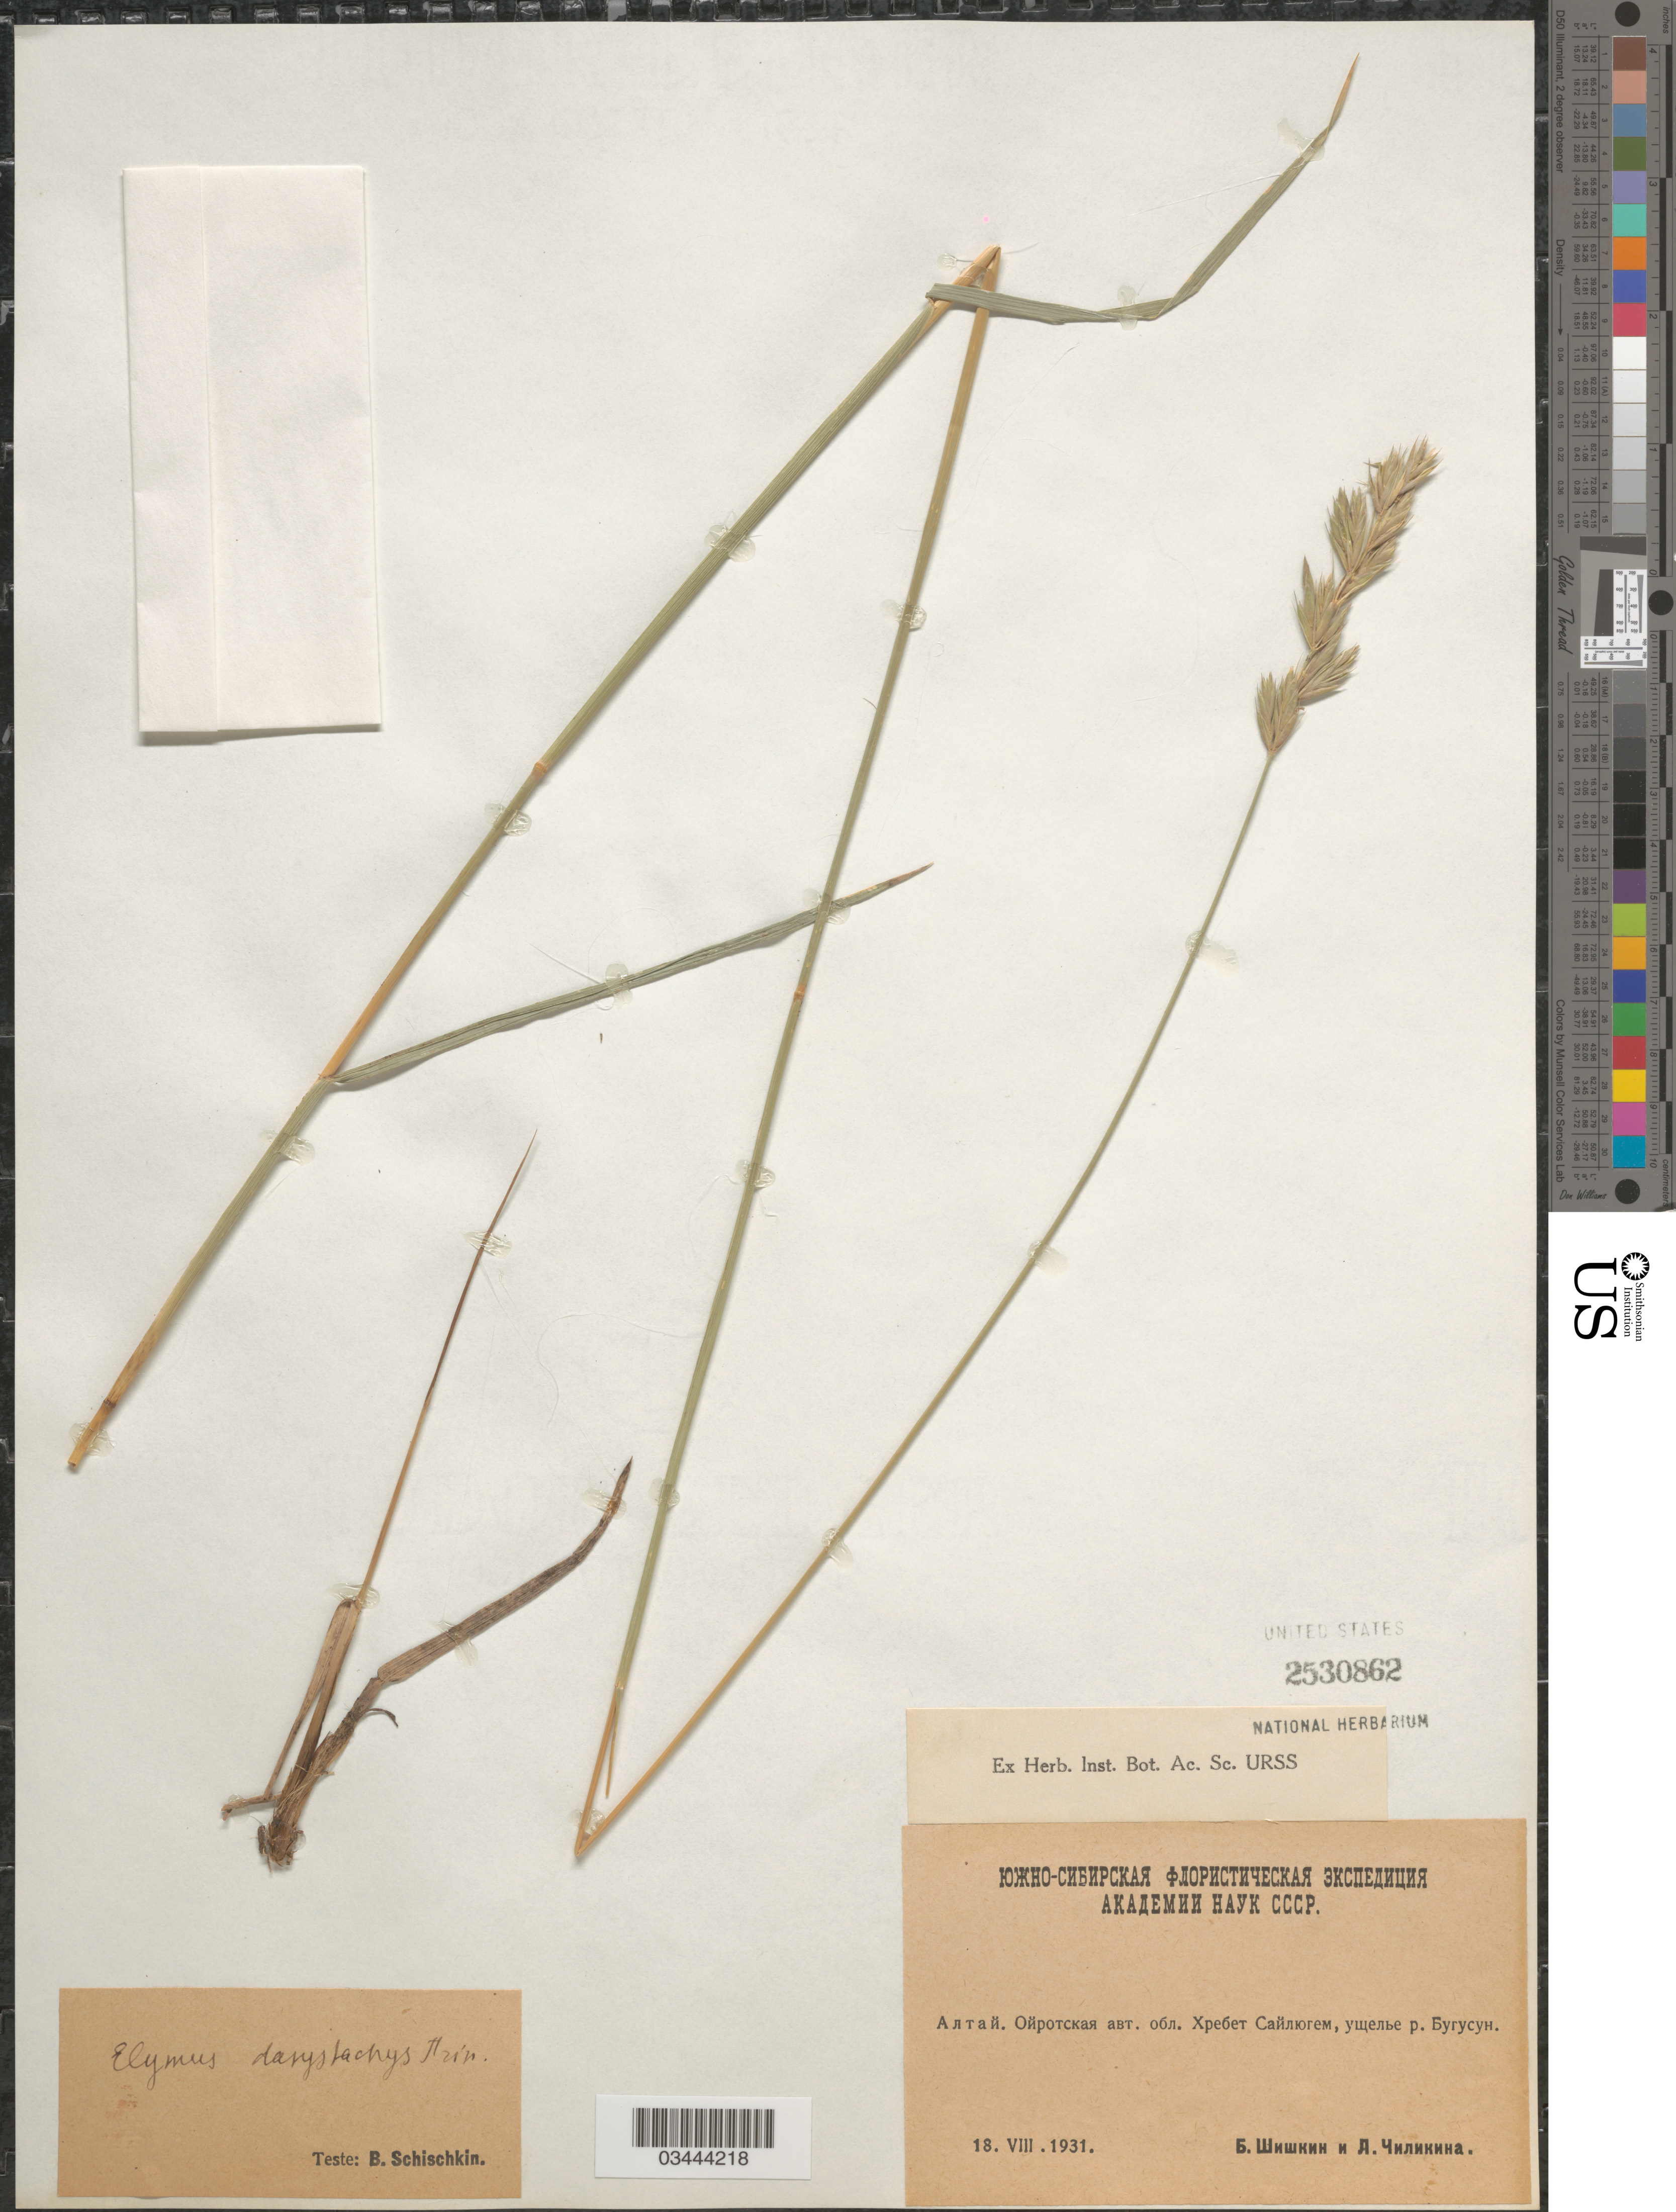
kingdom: Plantae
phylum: Tracheophyta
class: Liliopsida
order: Poales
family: Poaceae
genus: Leymus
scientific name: Leymus secalinus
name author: (Georgi) Tzvelev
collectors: B. Shishkin & L. Chilikina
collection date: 1931-08-18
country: Russian Federation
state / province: Altai Krai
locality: Saylyugem Ridge, river Bugusun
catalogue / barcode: US 2530862